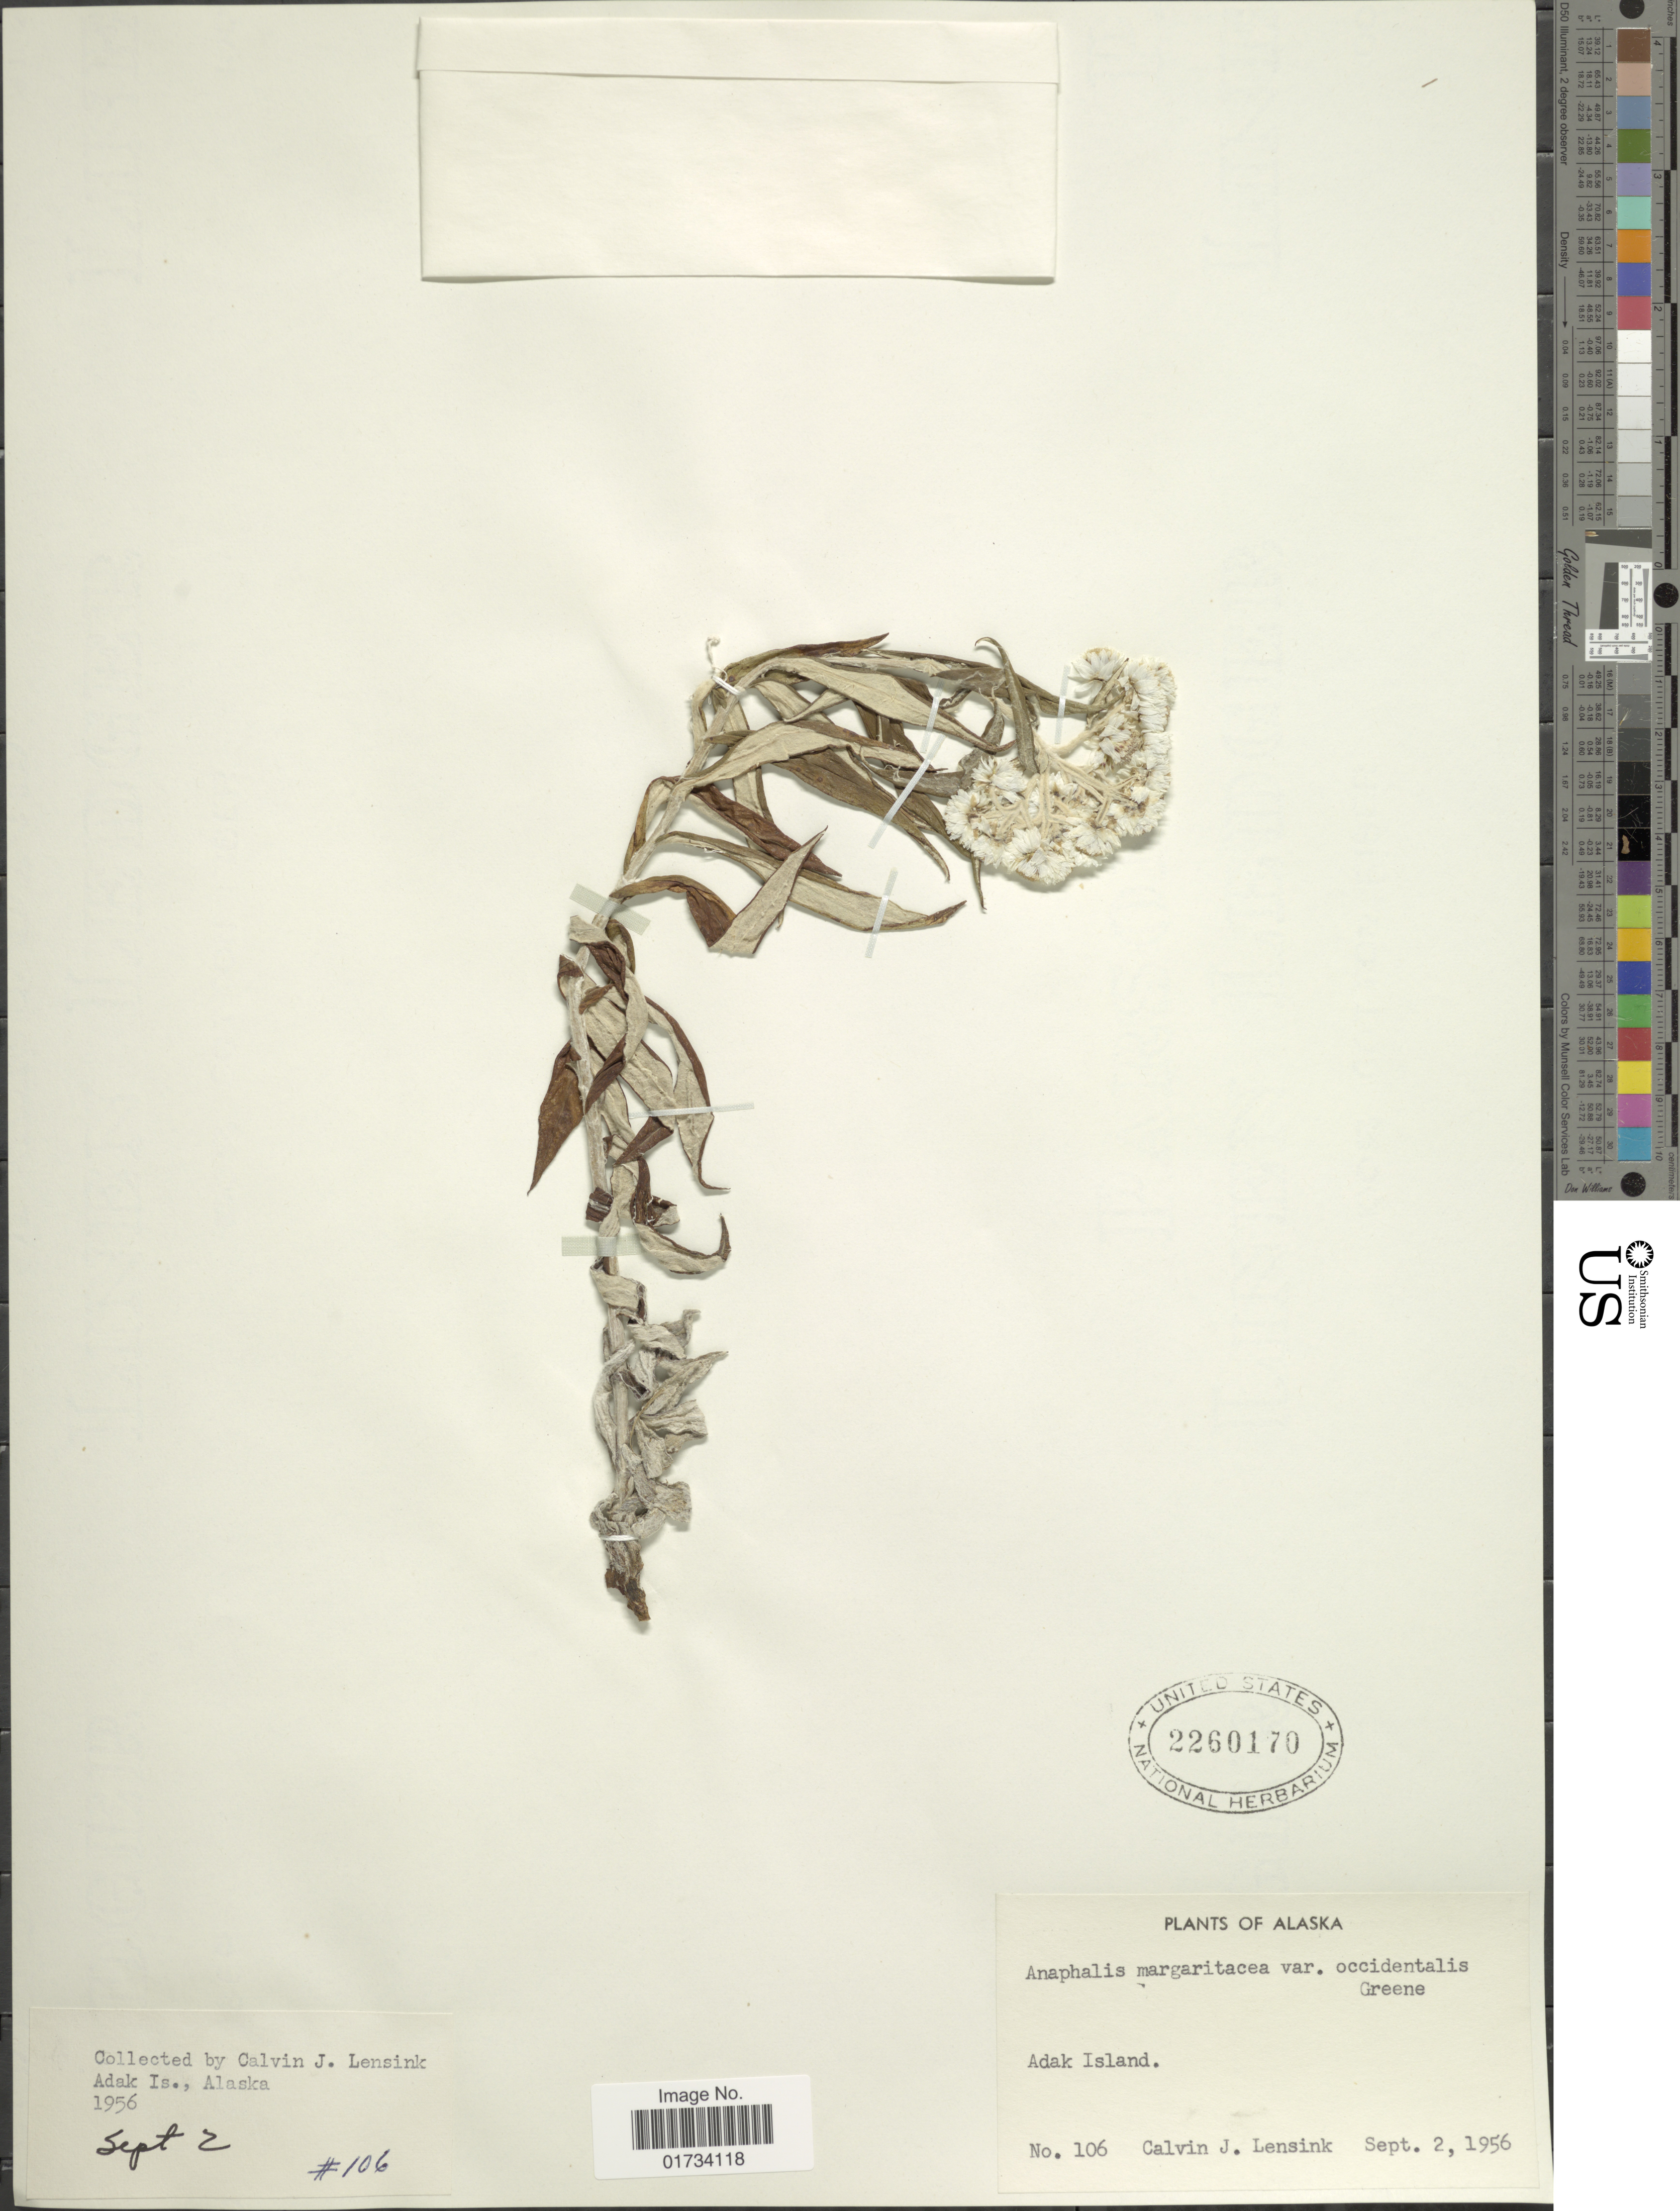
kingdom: Plantae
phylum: Tracheophyta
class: Magnoliopsida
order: Asterales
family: Asteraceae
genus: Anaphalis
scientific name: Anaphalis margaritacea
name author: (L.) Benth. & Hook. f.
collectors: C. Lensink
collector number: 106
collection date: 1956-09-02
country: United States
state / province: Alaska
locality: Adak Island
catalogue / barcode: US 2260170